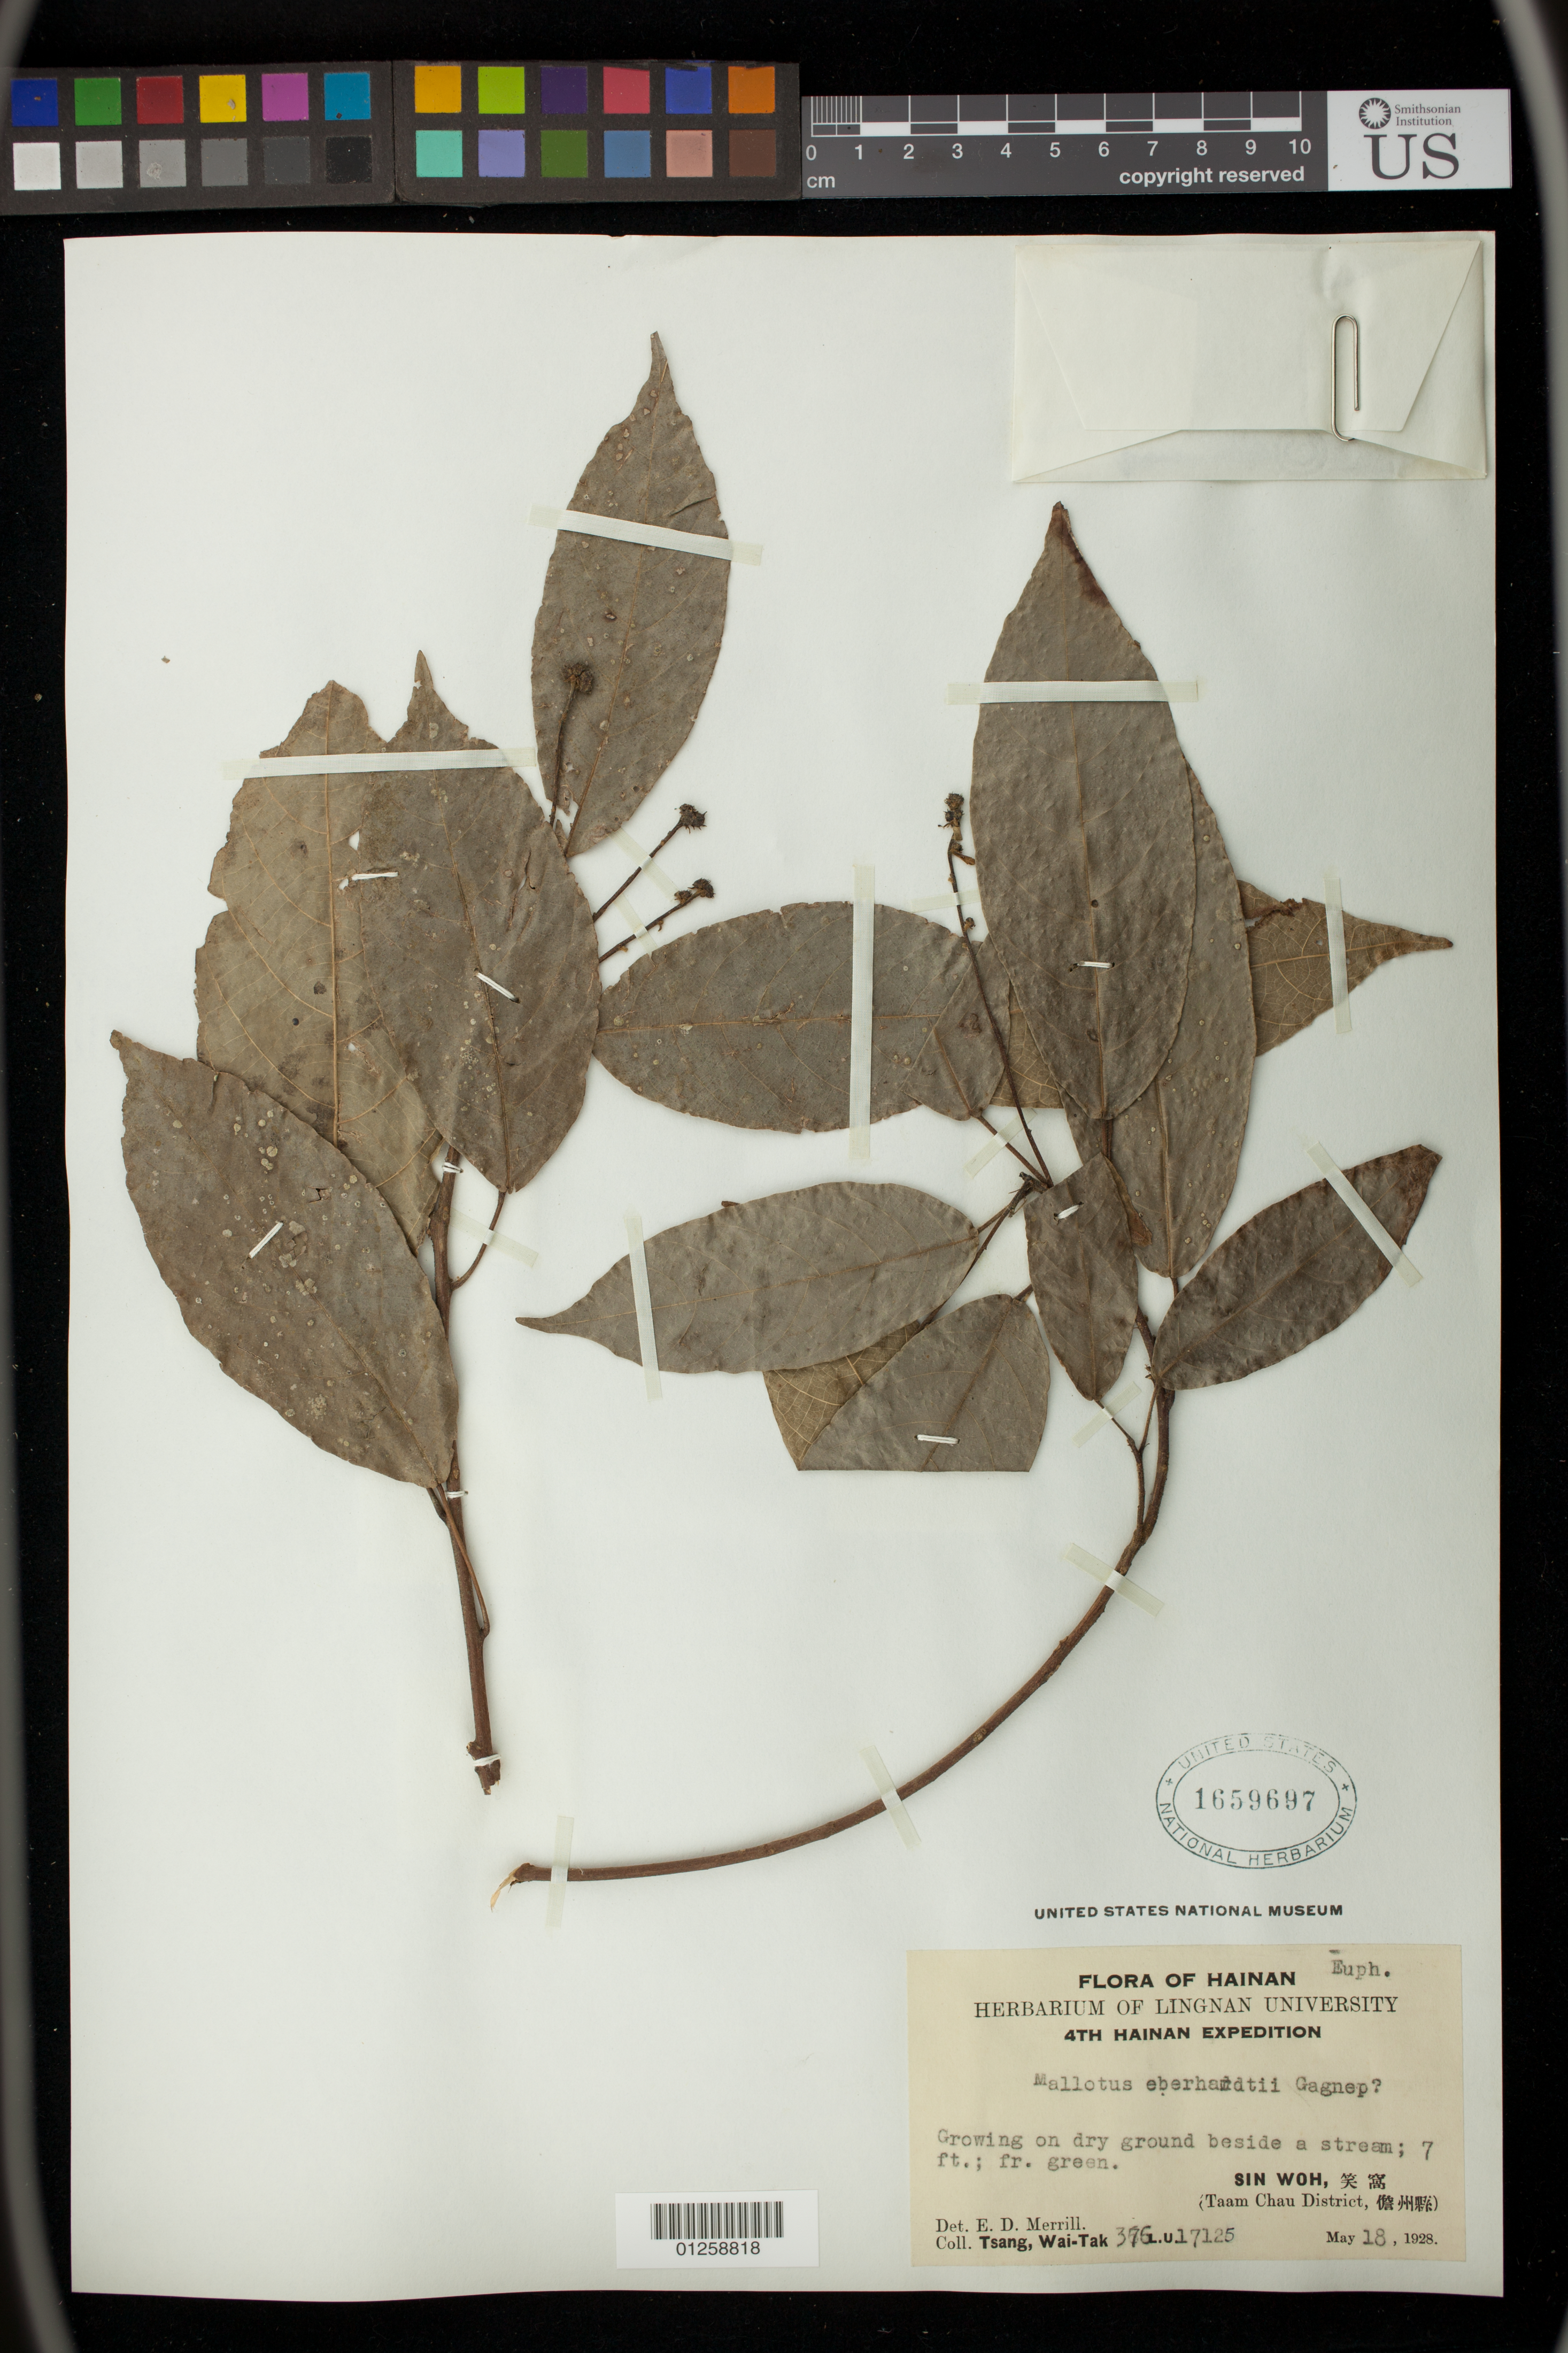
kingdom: Plantae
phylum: Tracheophyta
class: Magnoliopsida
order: Malpighiales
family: Euphorbiaceae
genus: Mallotus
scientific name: Mallotus eberhardtii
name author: Gagnep.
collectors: W. T. Tsang & L.U.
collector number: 376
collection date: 1928-05-18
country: China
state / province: Hainan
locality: Sin Woh, Taam Chau District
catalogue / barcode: US 1659697